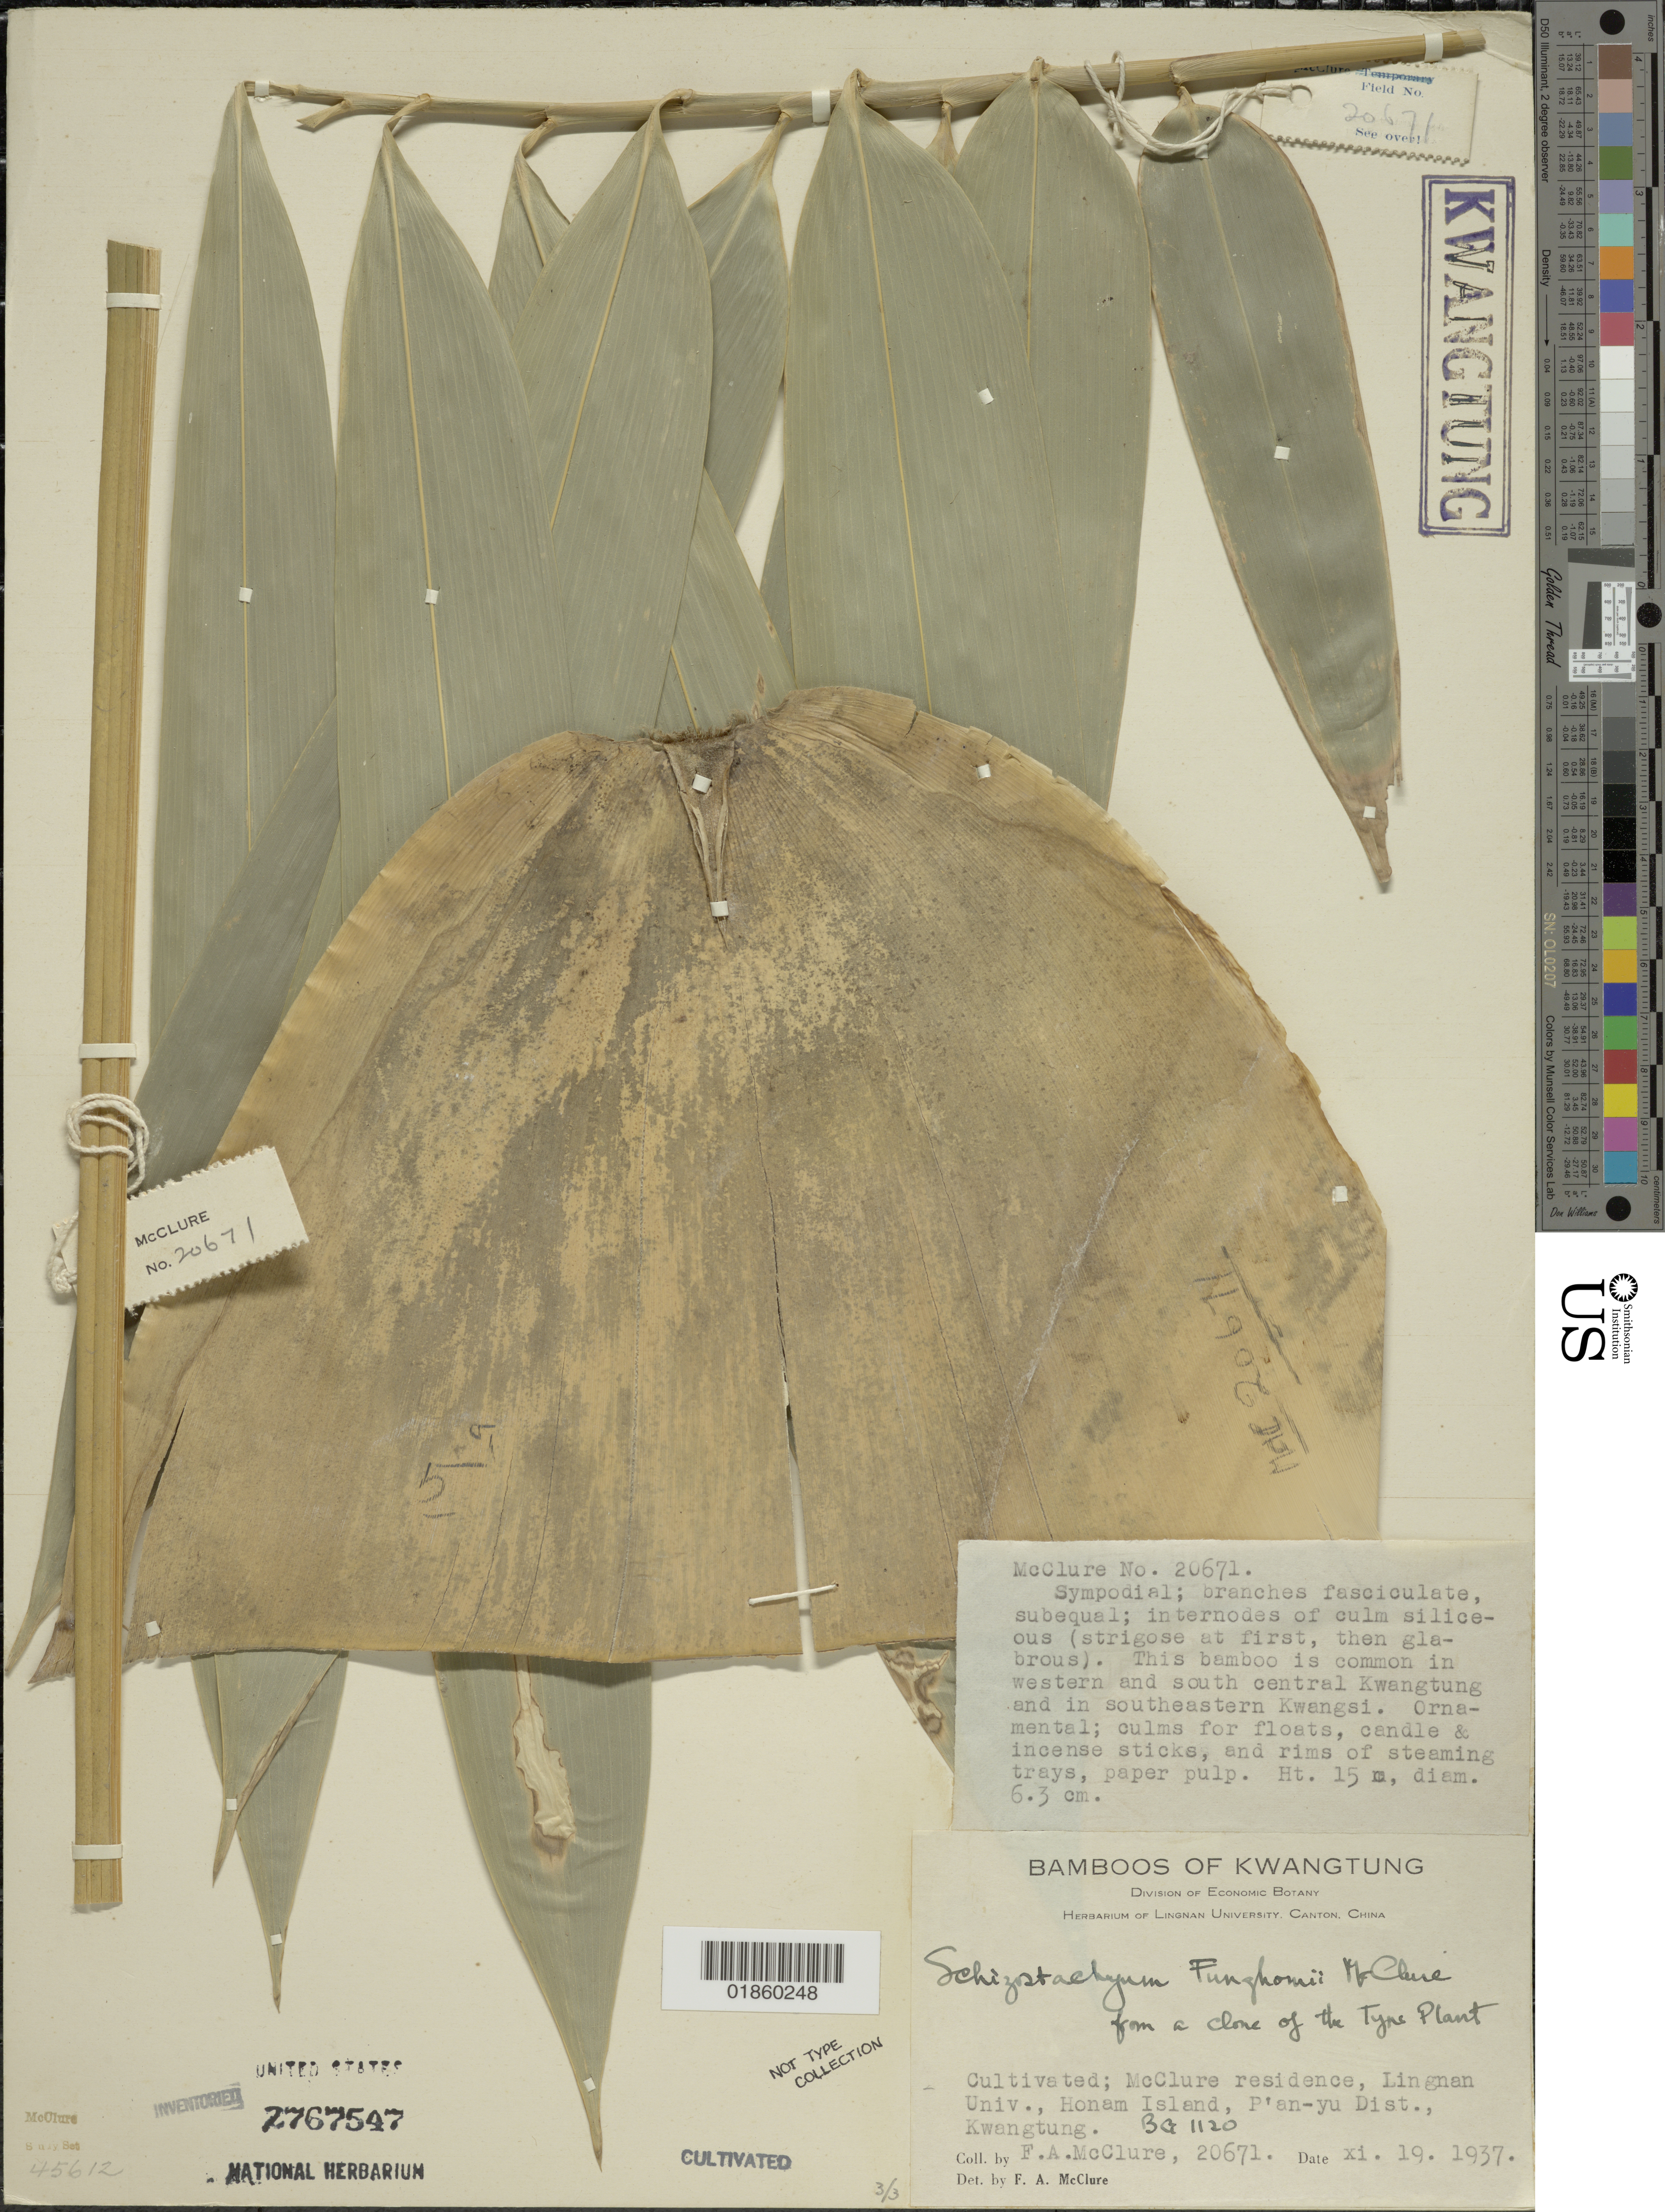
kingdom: Plantae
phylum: Tracheophyta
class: Liliopsida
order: Poales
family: Poaceae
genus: Schizostachyum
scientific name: Schizostachyum funghomii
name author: McClure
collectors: T. R. Soderstrom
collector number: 20671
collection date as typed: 19 May 1937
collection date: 1937-05-19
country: China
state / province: Guangdong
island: Honam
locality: P'an-yu, honam, lingnan univ.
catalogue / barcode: US 2767547